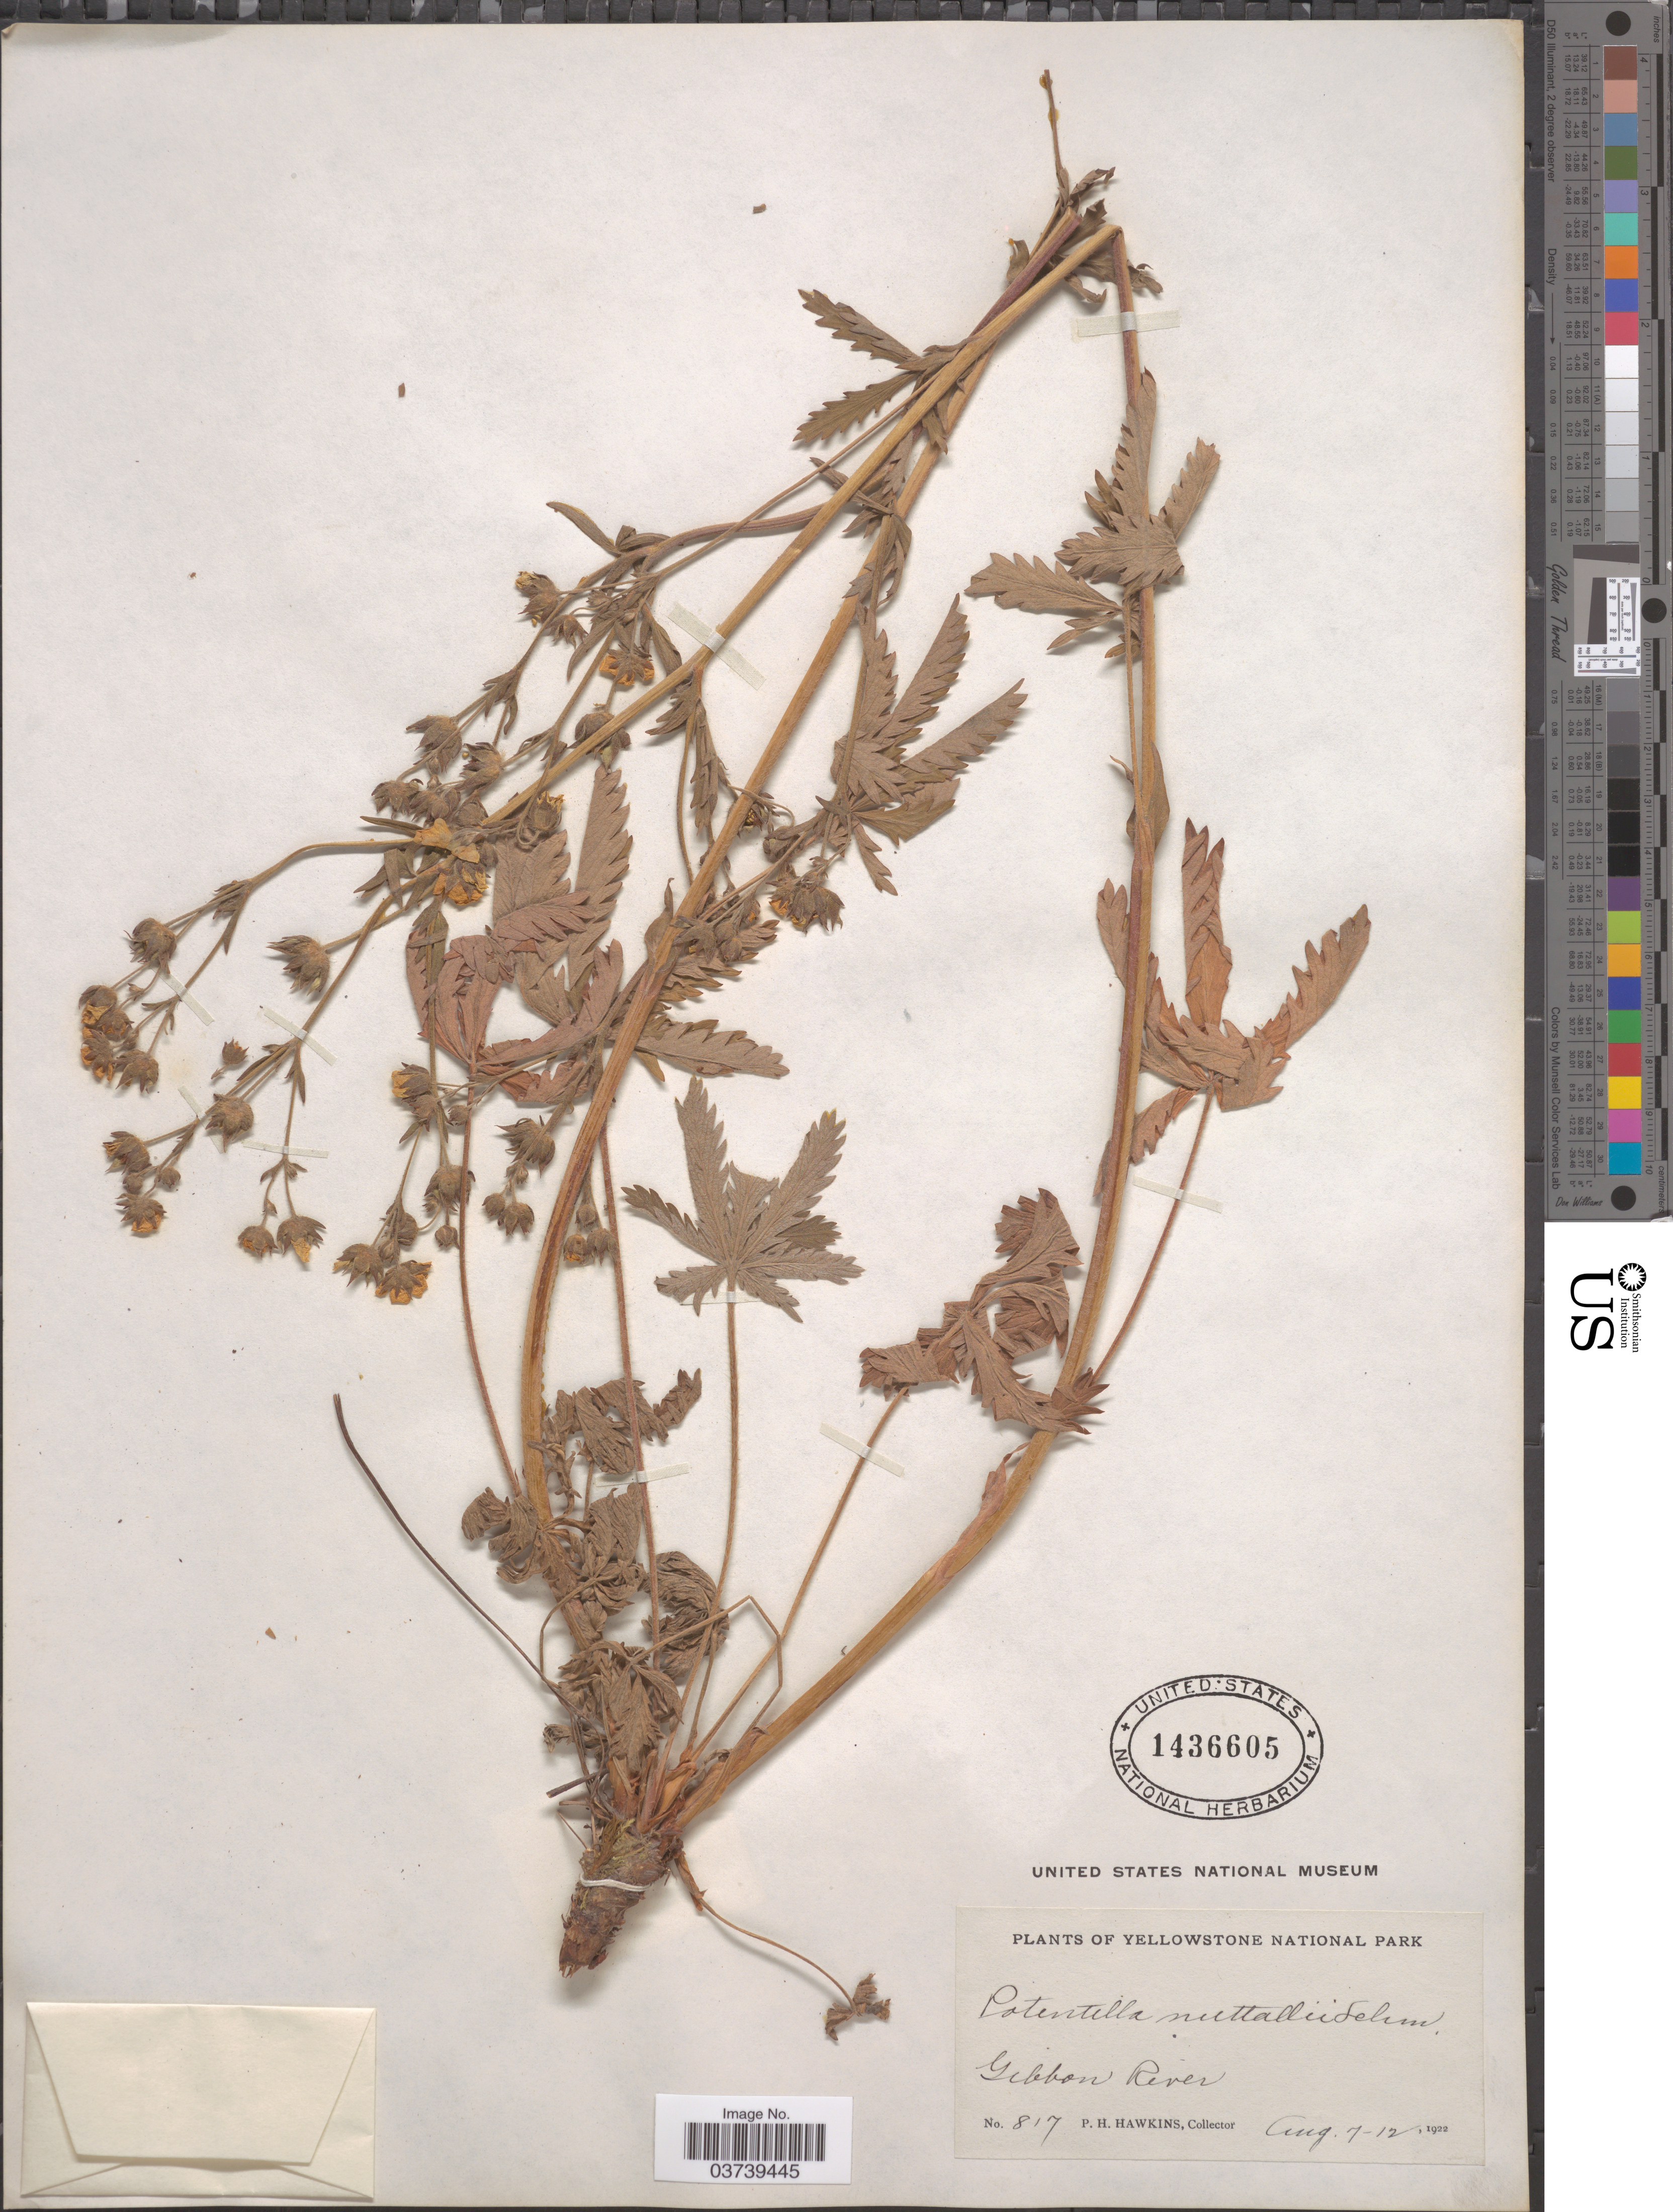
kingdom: Plantae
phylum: Tracheophyta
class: Magnoliopsida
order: Rosales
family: Rosaceae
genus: Potentilla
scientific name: Potentilla gracilis var. fastigiata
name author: (Nutt.) S. Watson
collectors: P. Hawkins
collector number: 817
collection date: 1922-08-07/1922-08-12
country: United States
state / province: Wyoming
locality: Yellowstone National Park. Gibbon River.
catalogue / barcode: US 1436605